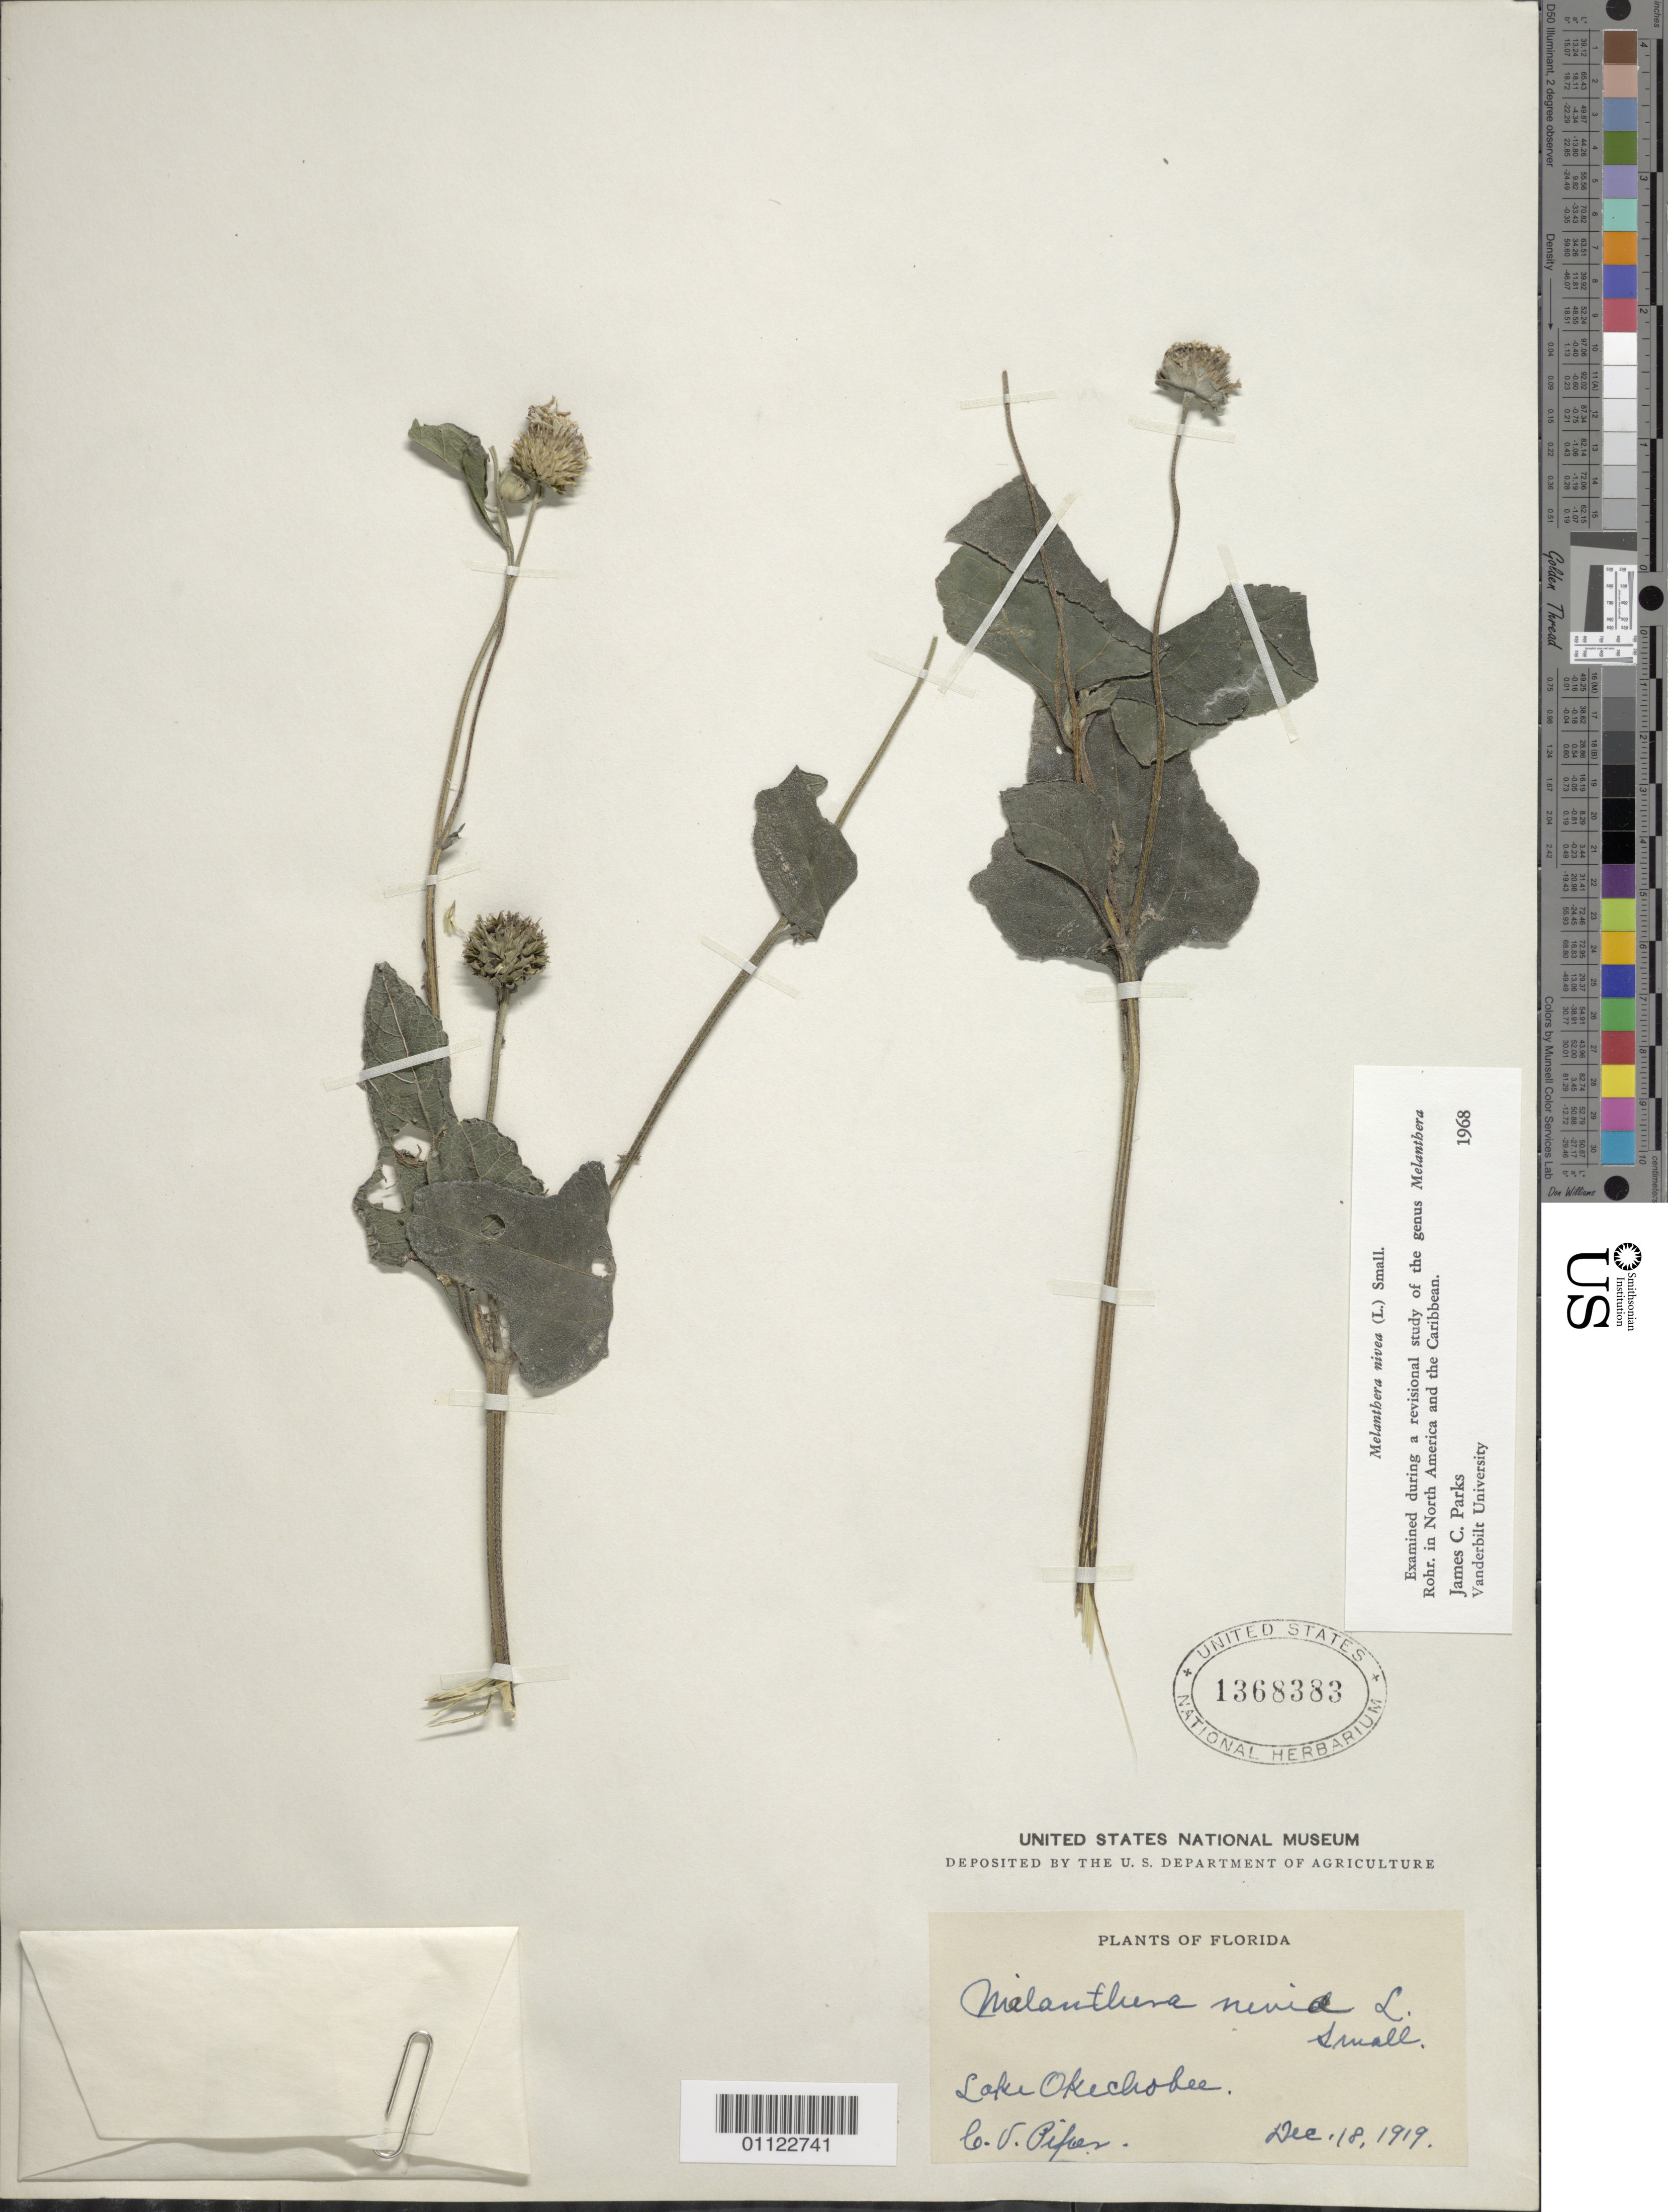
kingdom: Plantae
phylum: Tracheophyta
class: Magnoliopsida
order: Asterales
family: Asteraceae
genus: Melanthera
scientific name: Melanthera nivea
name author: (L.) Small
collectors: C. V. Piper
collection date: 1919-12-18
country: United States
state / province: Florida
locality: Lake Okechokee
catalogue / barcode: US 1368383